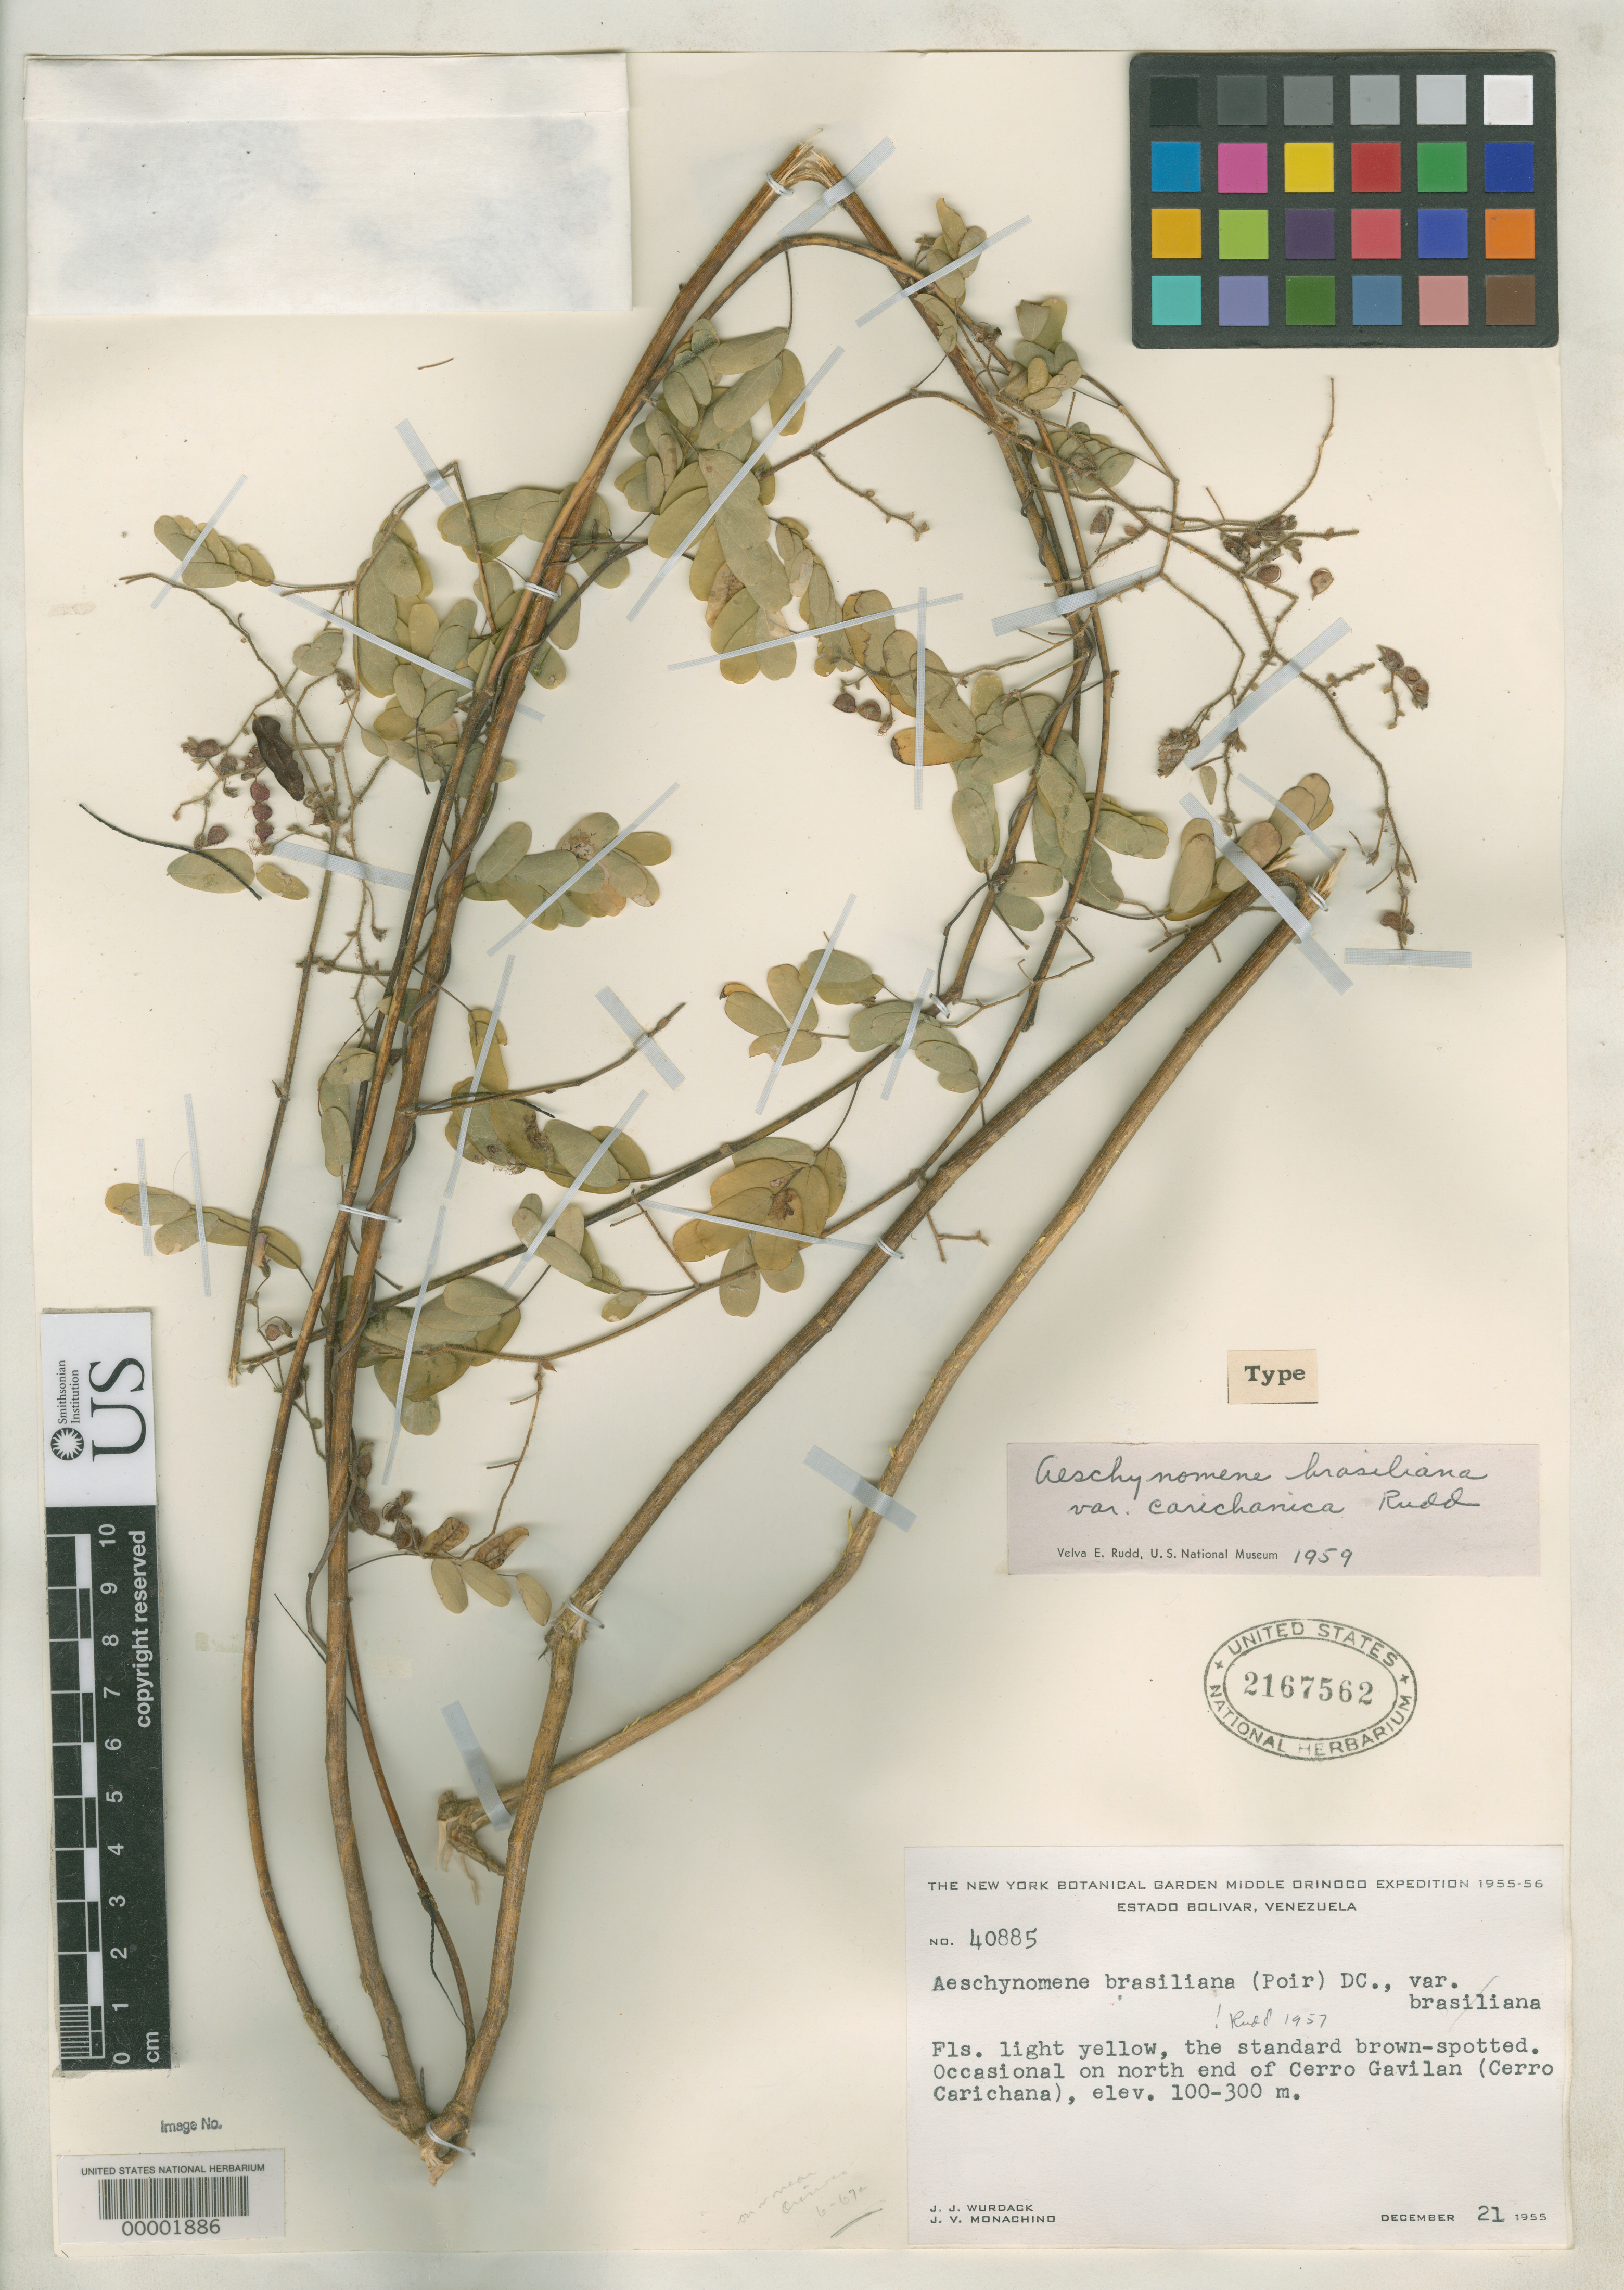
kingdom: Plantae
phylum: Tracheophyta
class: Magnoliopsida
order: Fabales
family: Fabaceae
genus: Aeschynomene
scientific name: Aeschynomene brasiliana var. carichanica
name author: Rudd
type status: Holotype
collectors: J. J. Wurdack & J. V. Monachino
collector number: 40885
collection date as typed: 21 Dec 1955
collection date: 1955-12-21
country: Venezuela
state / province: Bolivar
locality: N end of Cerro Gavilan, Cerro Carichana.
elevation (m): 100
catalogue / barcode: US 2167562